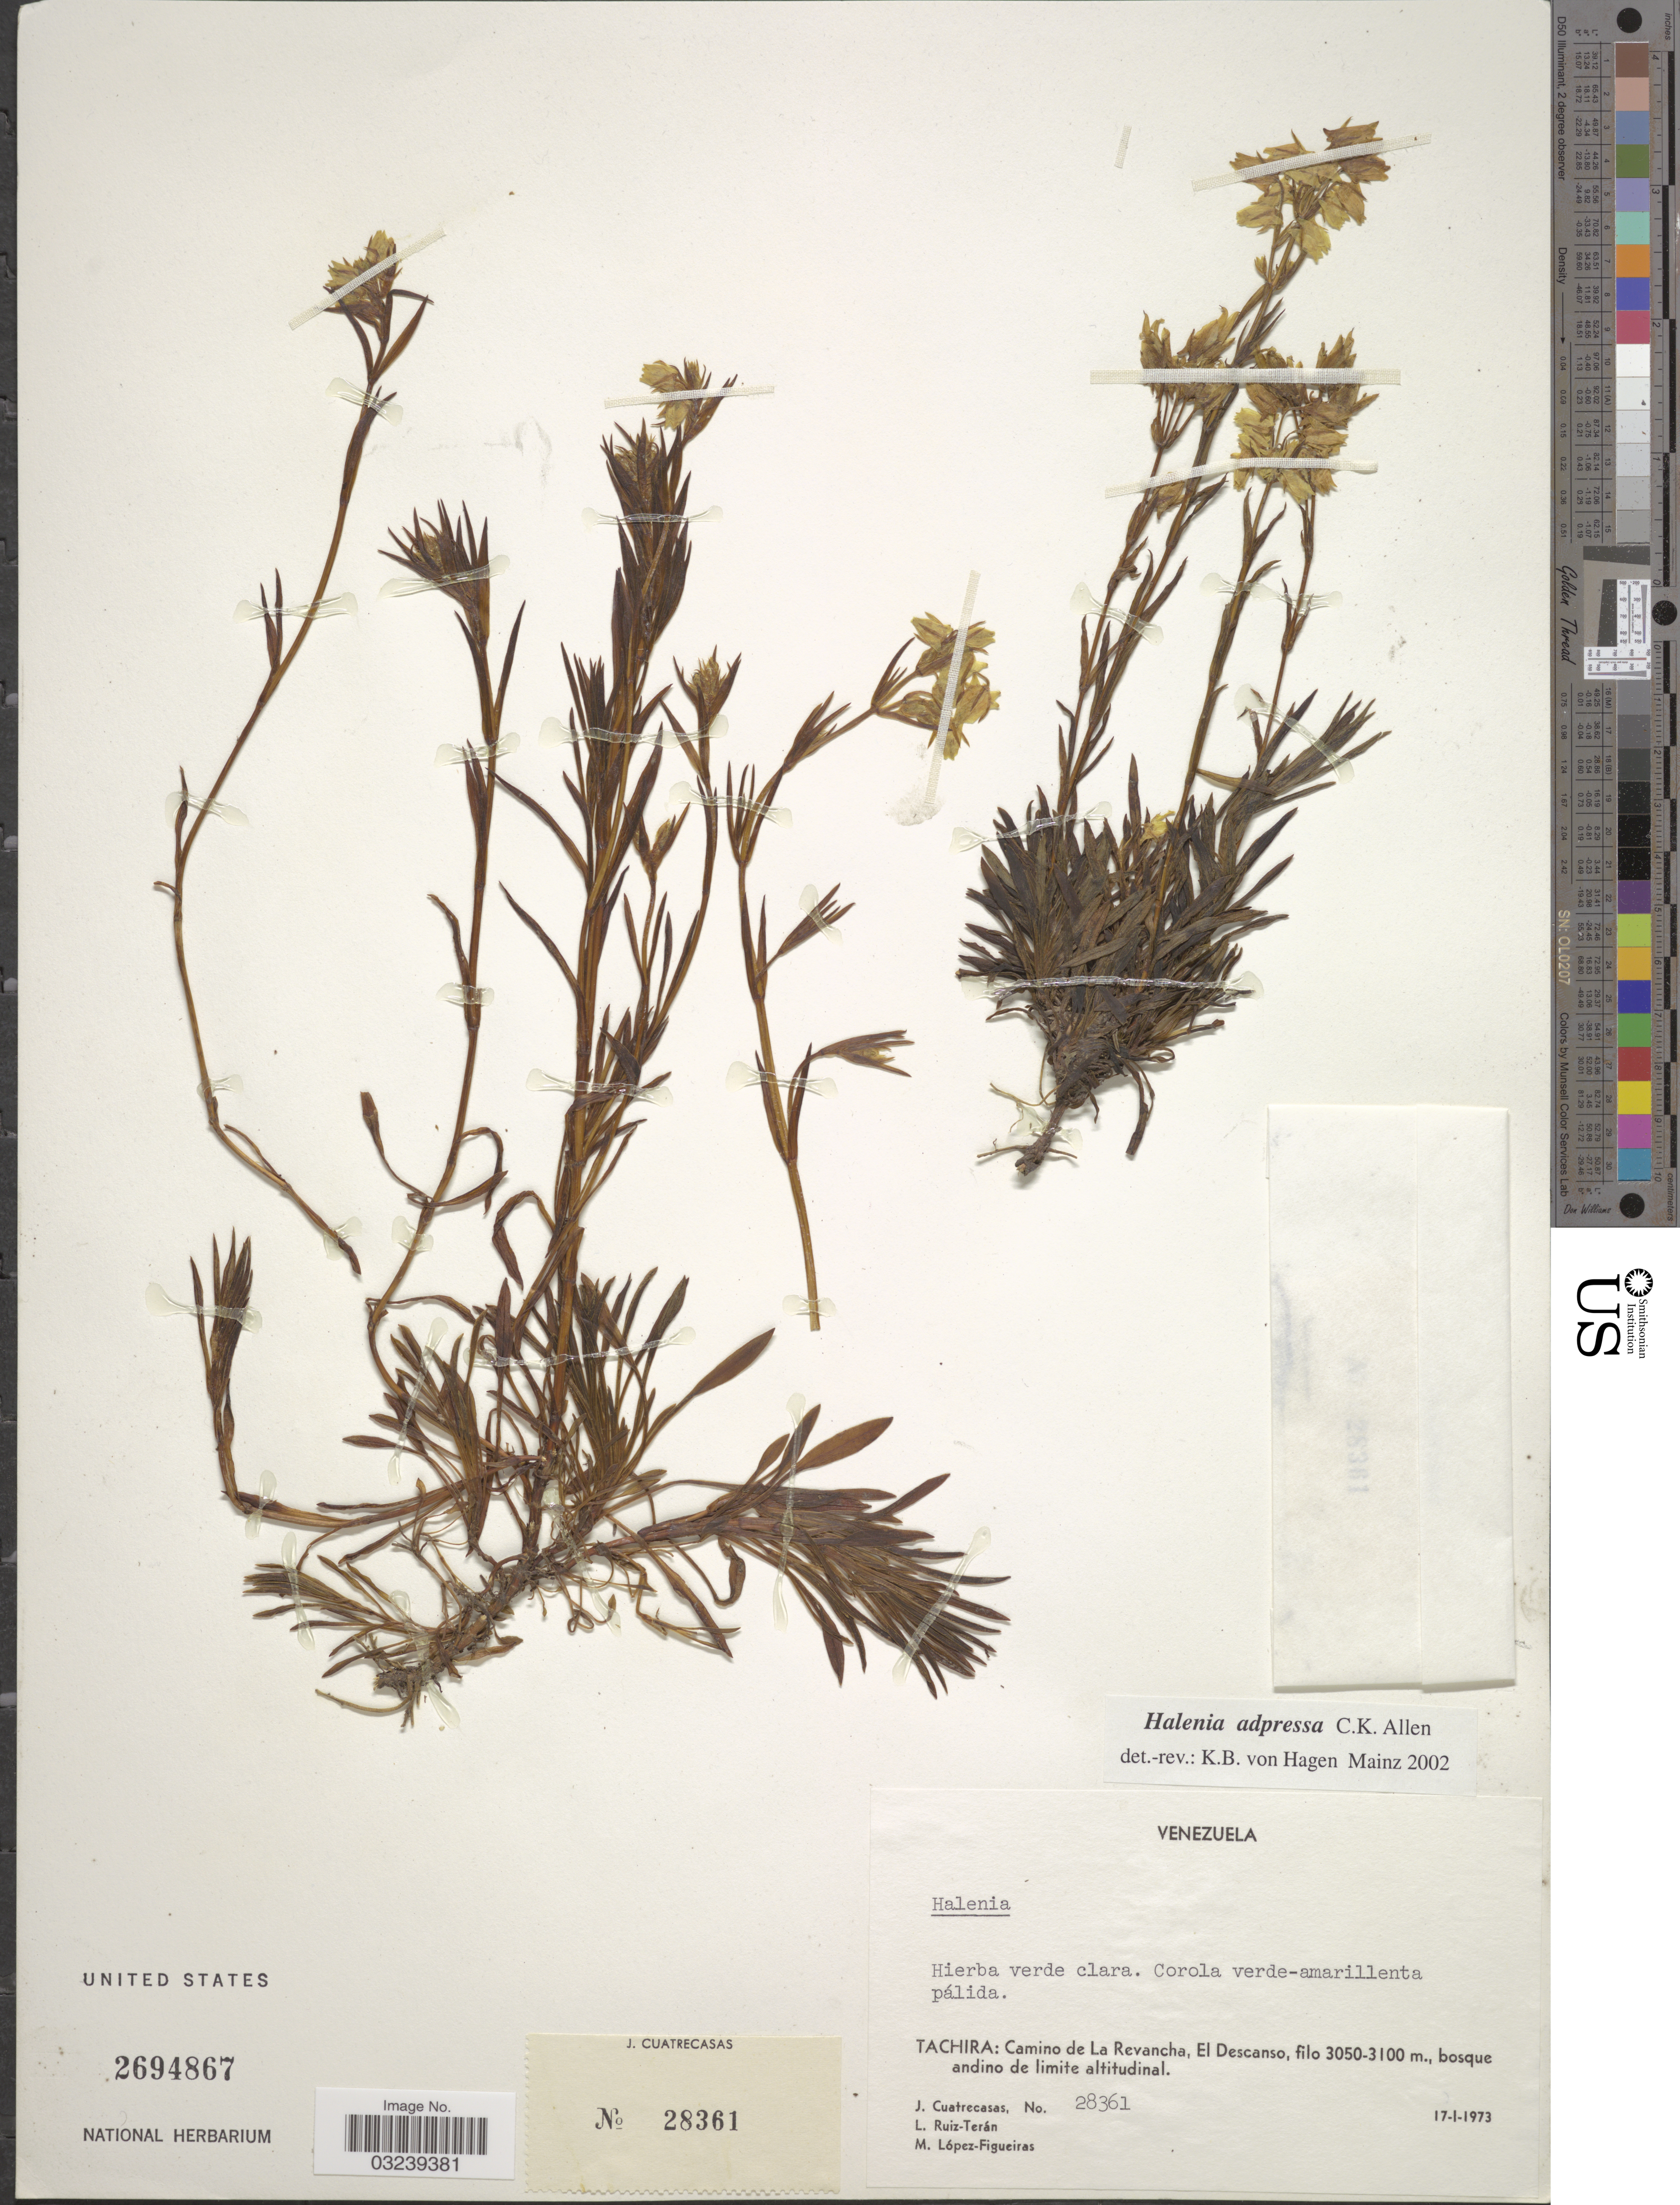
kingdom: Plantae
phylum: Tracheophyta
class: Magnoliopsida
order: Gentianales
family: Gentianaceae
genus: Halenia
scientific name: Halenia adpressa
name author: C.K. Allen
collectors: J. Cuatrecasas, L. E. Ruíz-Terán & M. López Figueiras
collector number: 28361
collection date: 1973-01-17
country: Venezuela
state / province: Tachira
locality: Camino de La Revancha, El Descanso.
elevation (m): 3050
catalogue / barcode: US 2694867